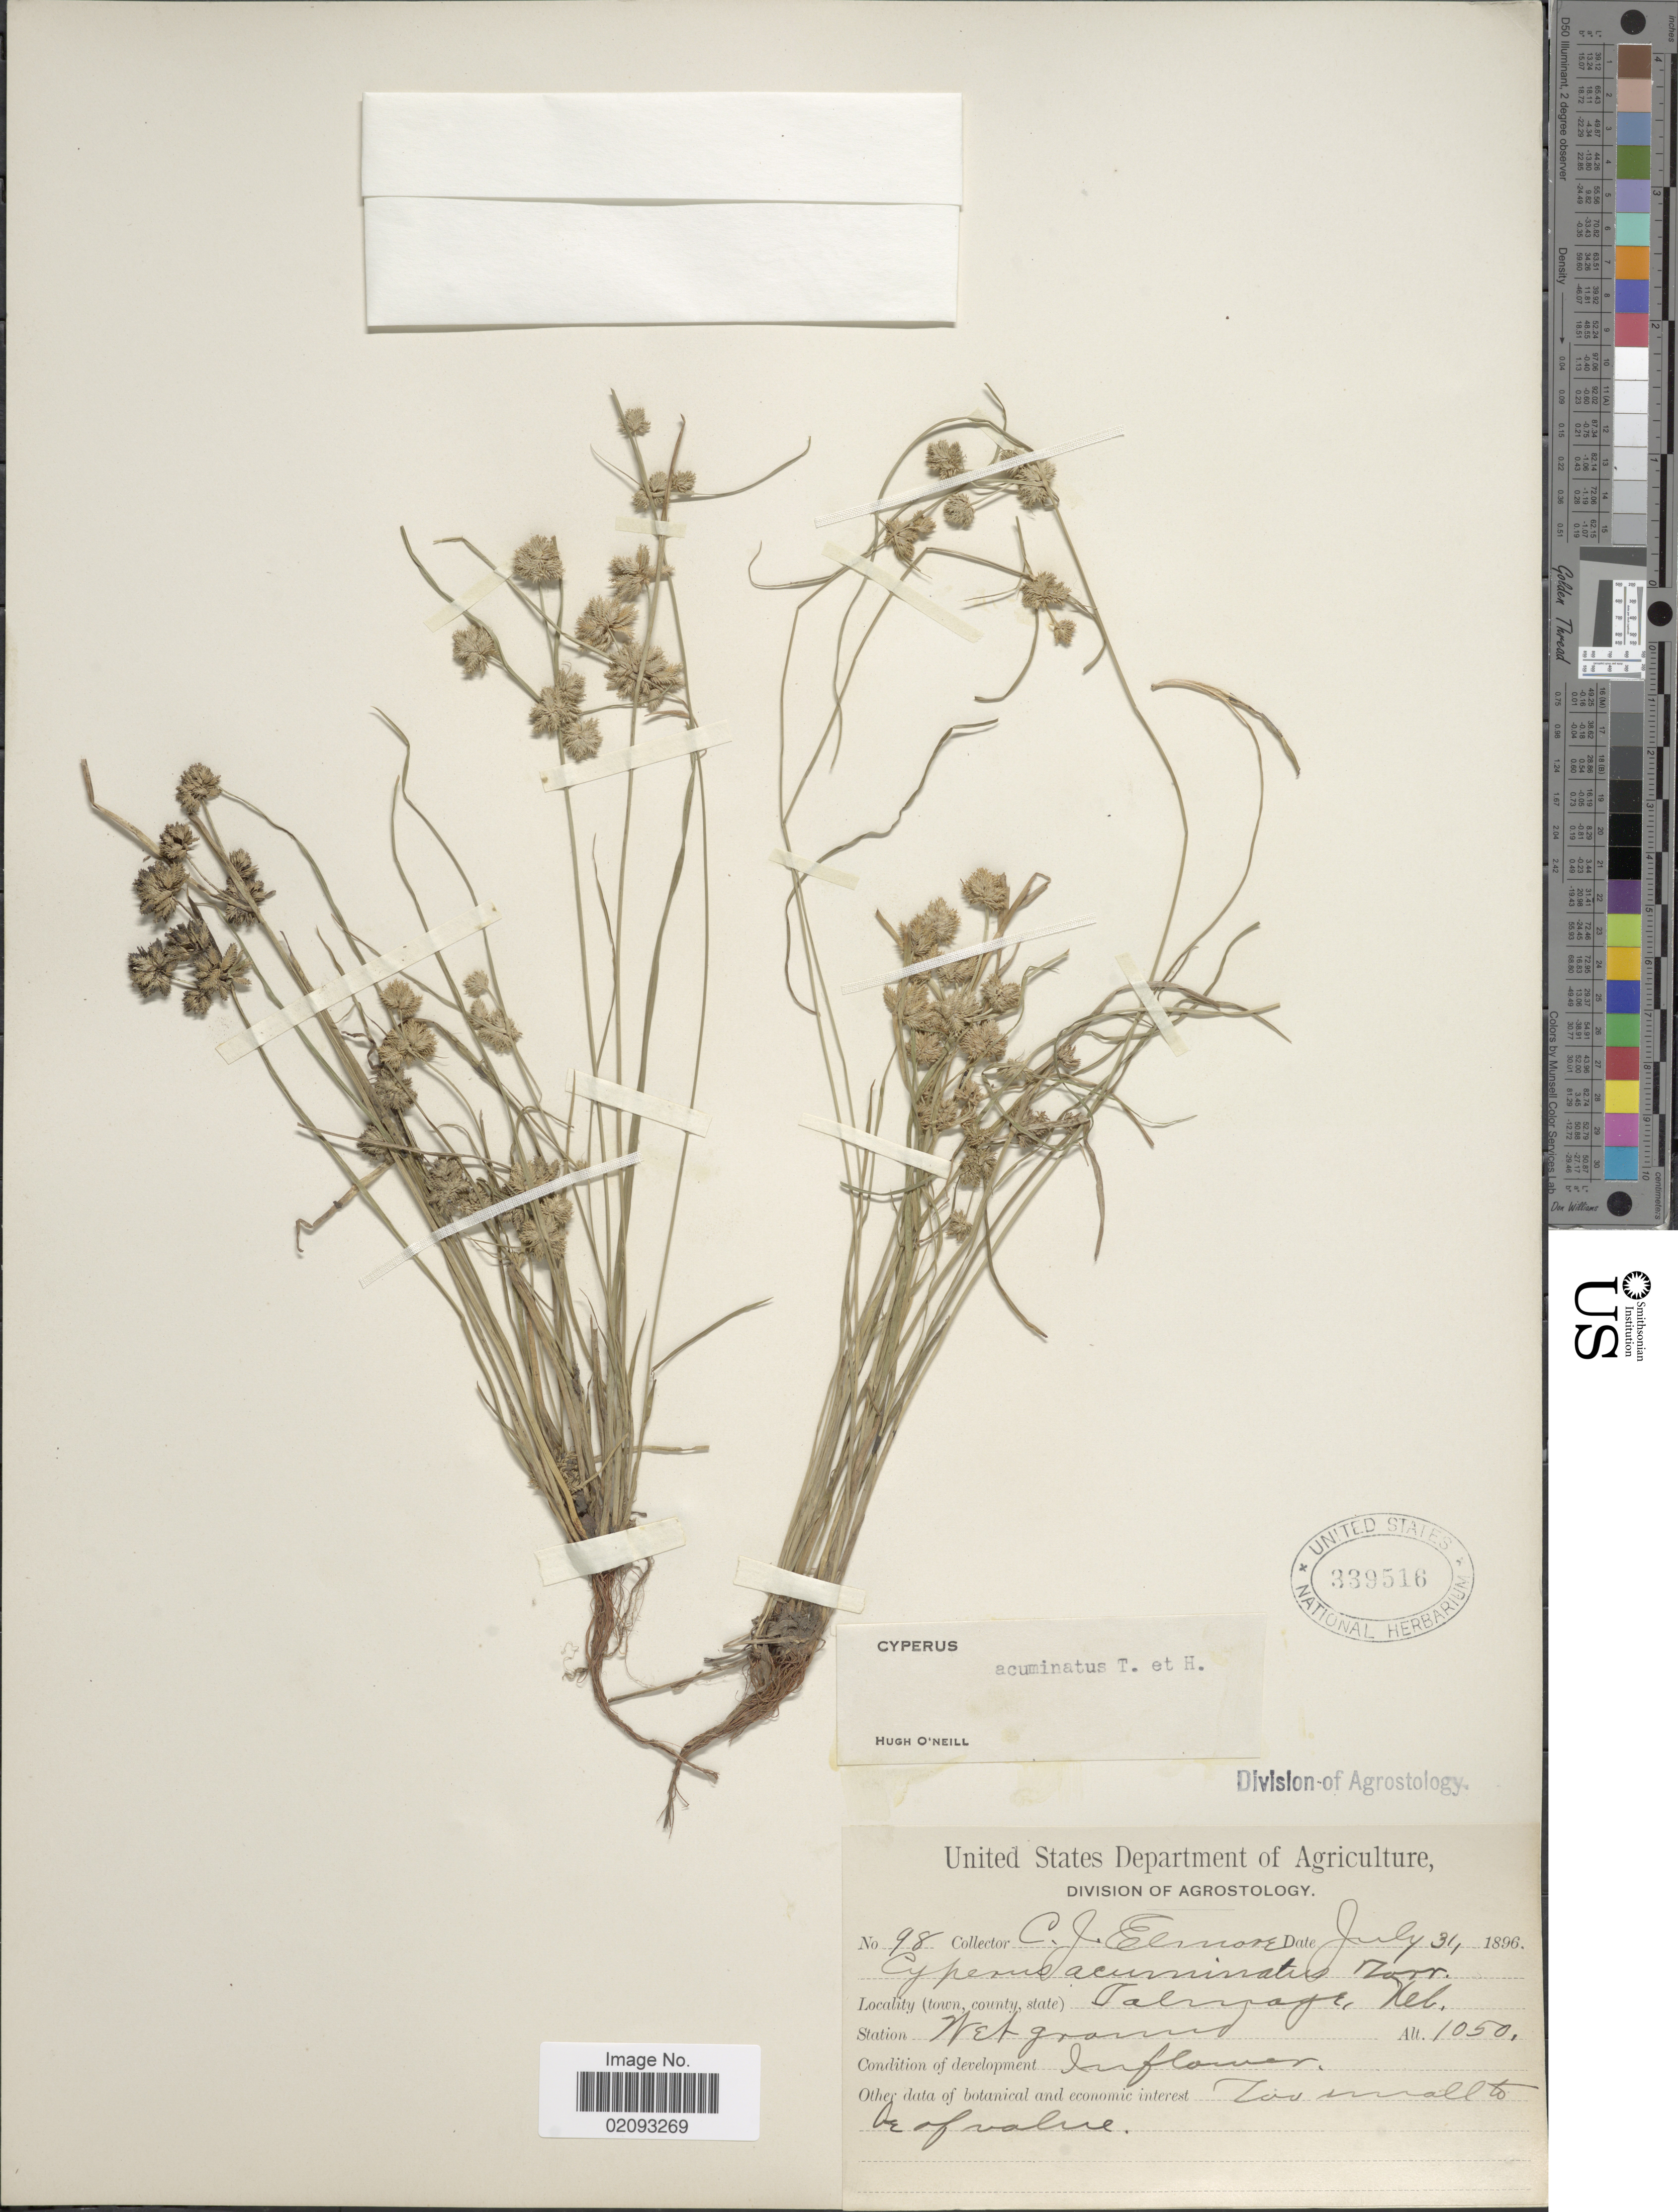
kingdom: Plantae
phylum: Tracheophyta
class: Liliopsida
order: Poales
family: Cyperaceae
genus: Cyperus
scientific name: Cyperus acuminatus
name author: Torr. & Hook.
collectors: C. Elmore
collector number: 98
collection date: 1896-07-31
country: United States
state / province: Nebraska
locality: Talmage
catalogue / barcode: US 339516